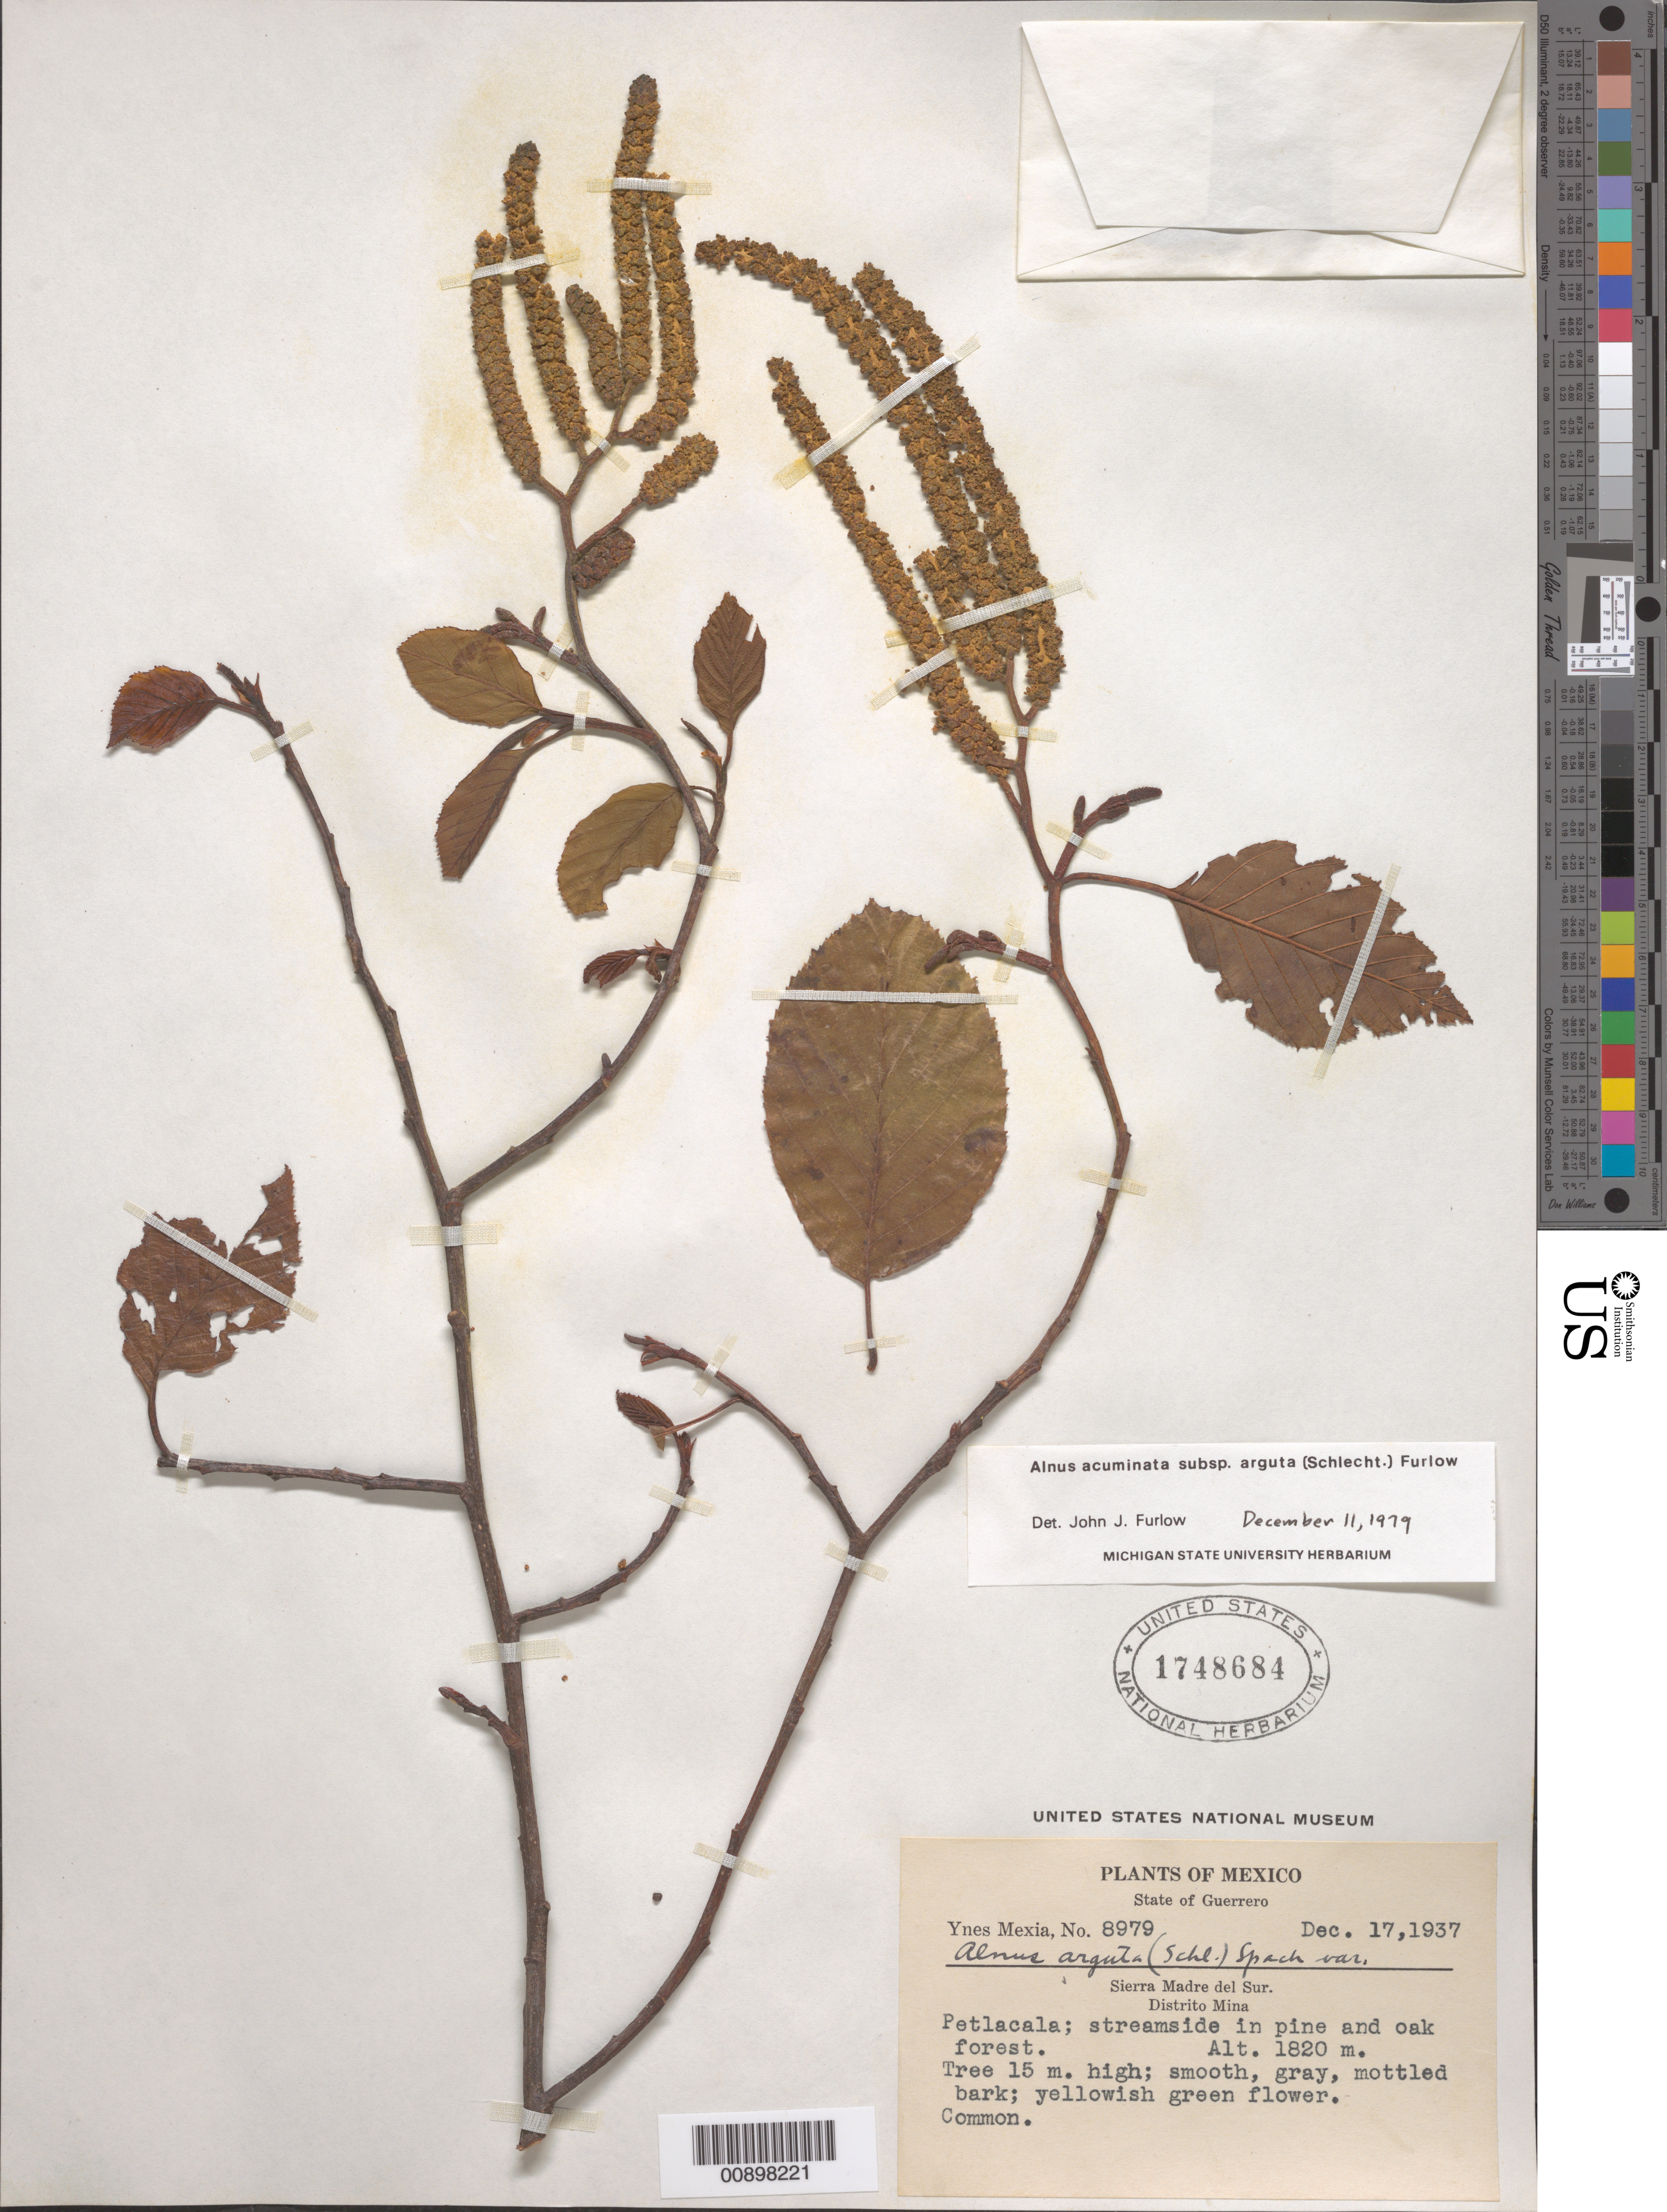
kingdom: Plantae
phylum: Tracheophyta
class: Magnoliopsida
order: Fagales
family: Betulaceae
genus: Alnus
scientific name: Alnus acuminata subsp. arguta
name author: (Schltdl.) Furlow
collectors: Y. Mexia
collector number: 8979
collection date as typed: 17 Dec 1937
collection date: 1937-12-17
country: Mexico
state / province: Guerrero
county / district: Mina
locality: Petlacala. Sierra Madre del Sur. Distrito Mina, State of Guerrero.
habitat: Streamside in pine and oak forest.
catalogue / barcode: US 1748684